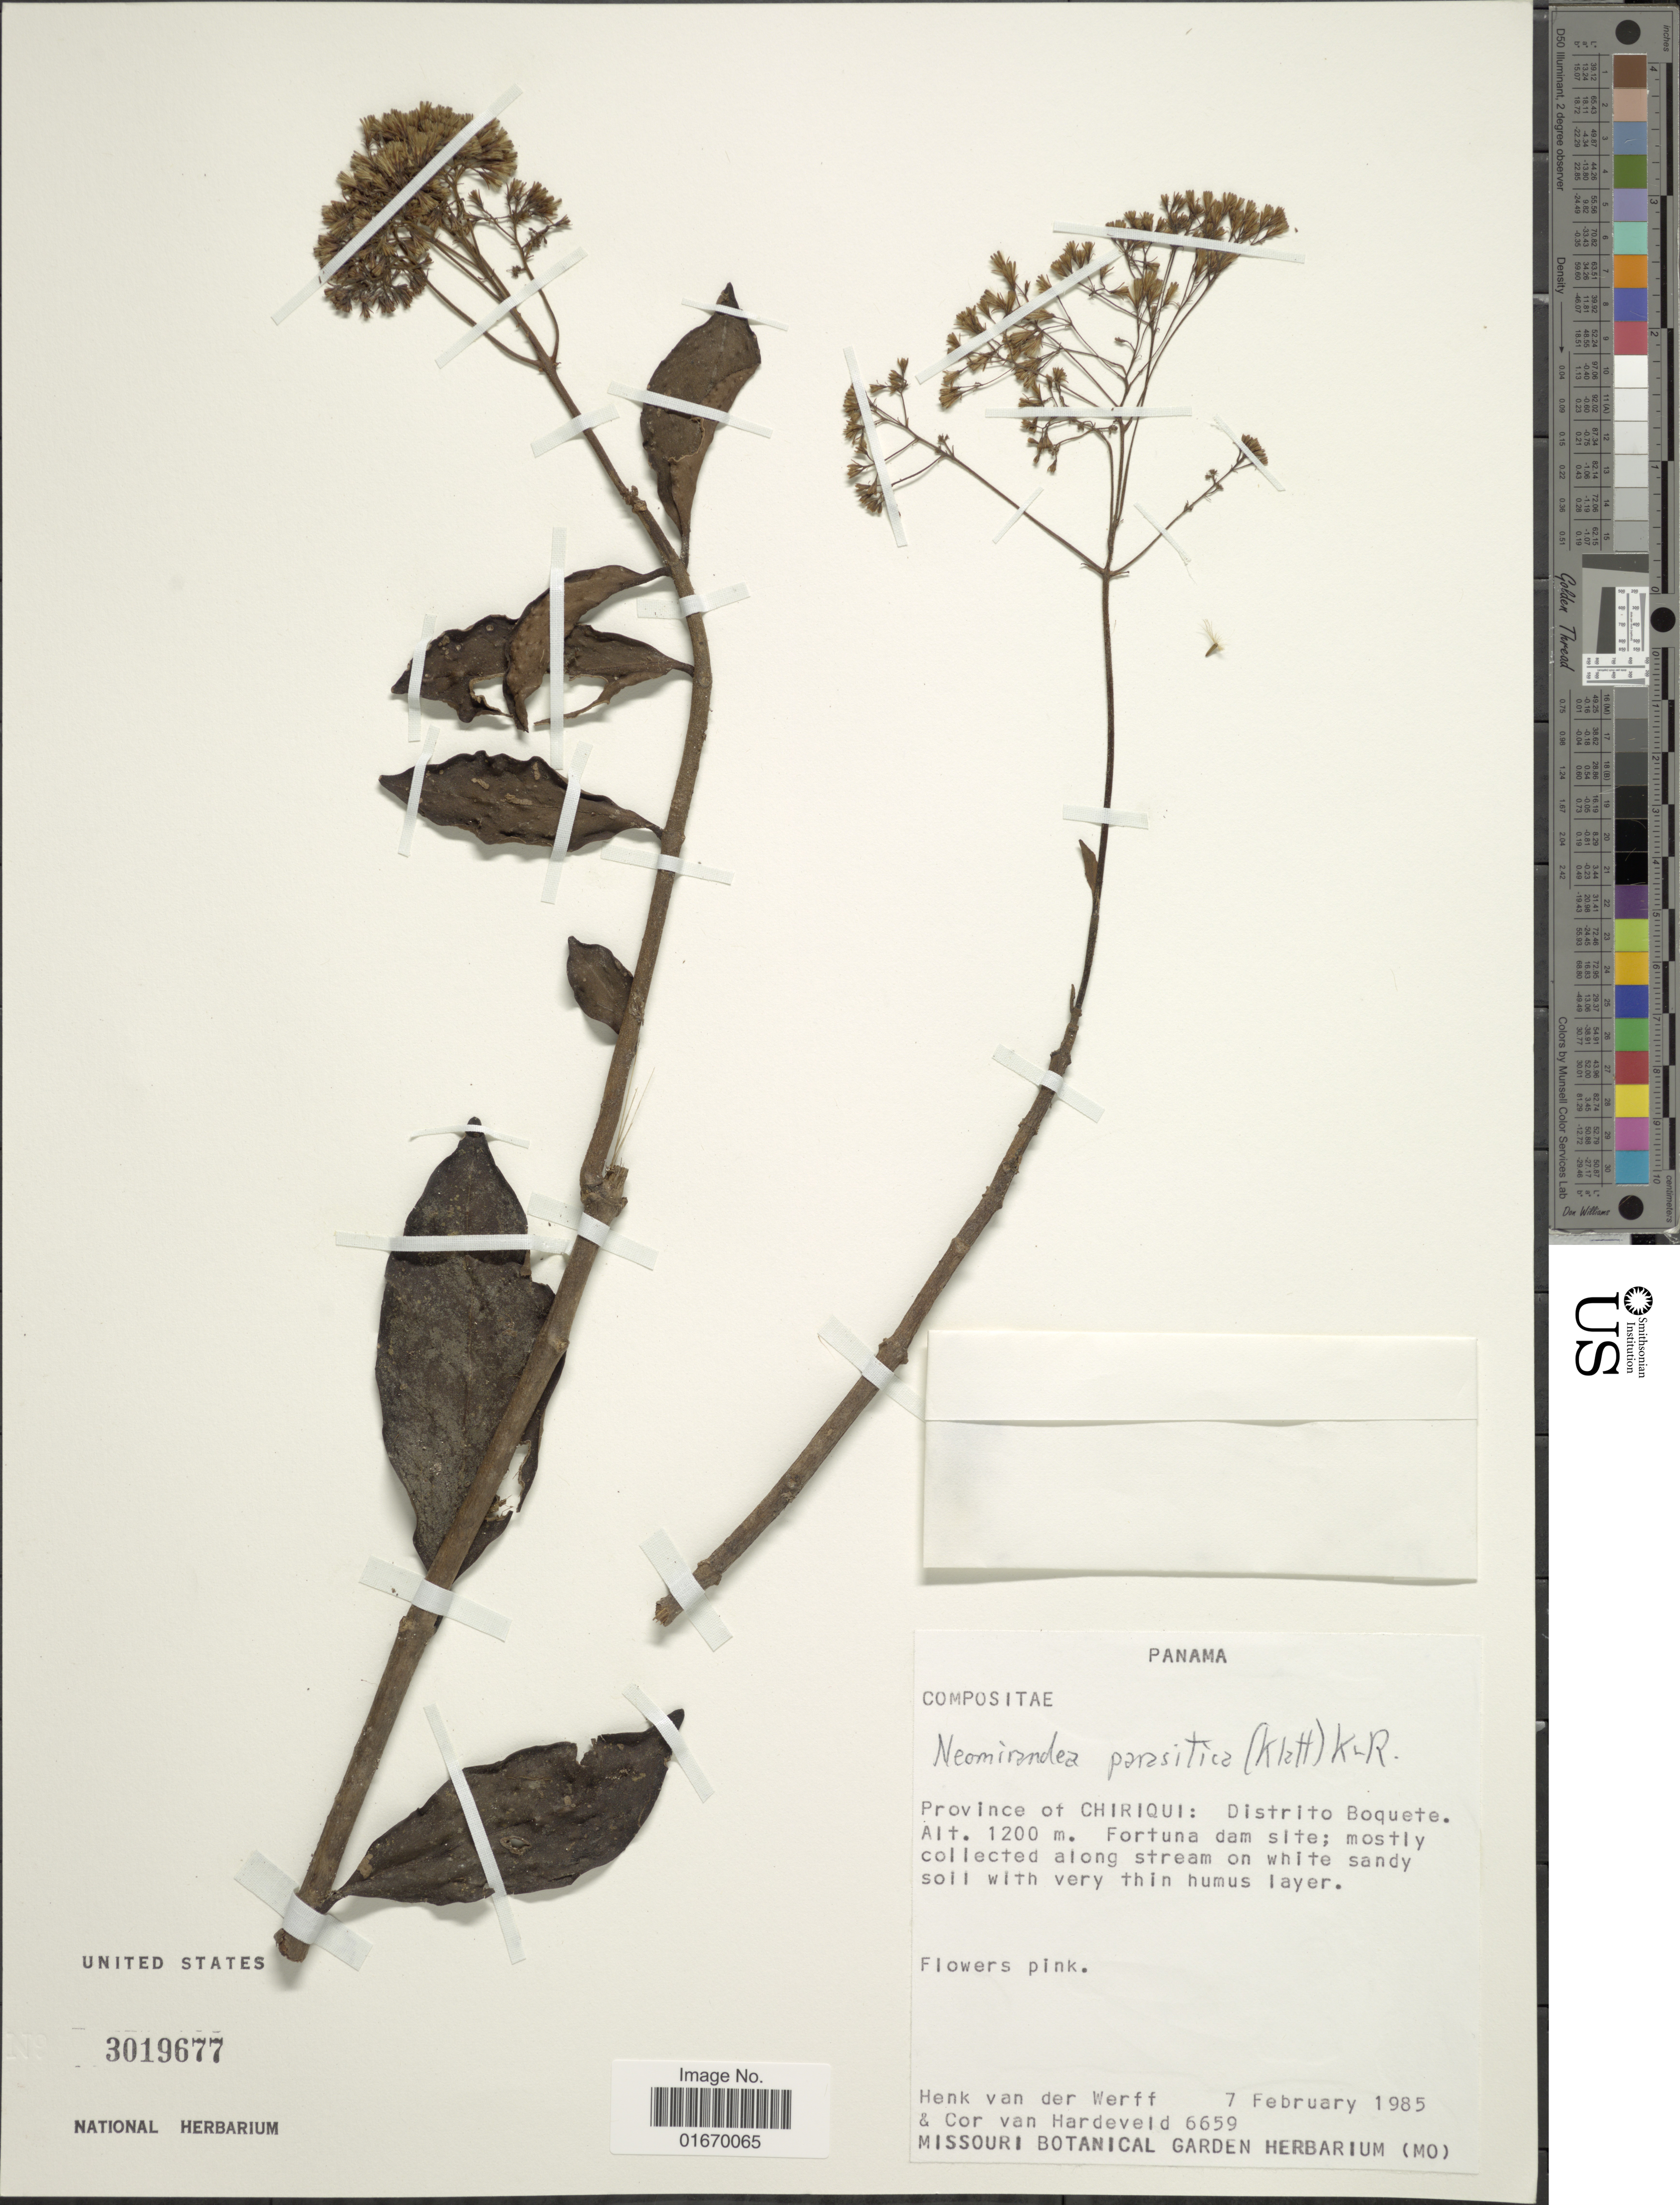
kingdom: Plantae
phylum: Tracheophyta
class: Magnoliopsida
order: Asterales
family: Asteraceae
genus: Neomirandea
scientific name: Neomirandea parasitica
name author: (Klatt) R.M. King & H. Rob.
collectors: H. van der Werff & C. Van Hardeveld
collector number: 6659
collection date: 1985-02-07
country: Panama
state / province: Chiriqui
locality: Distrito Boquete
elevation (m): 1200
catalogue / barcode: US 3019677